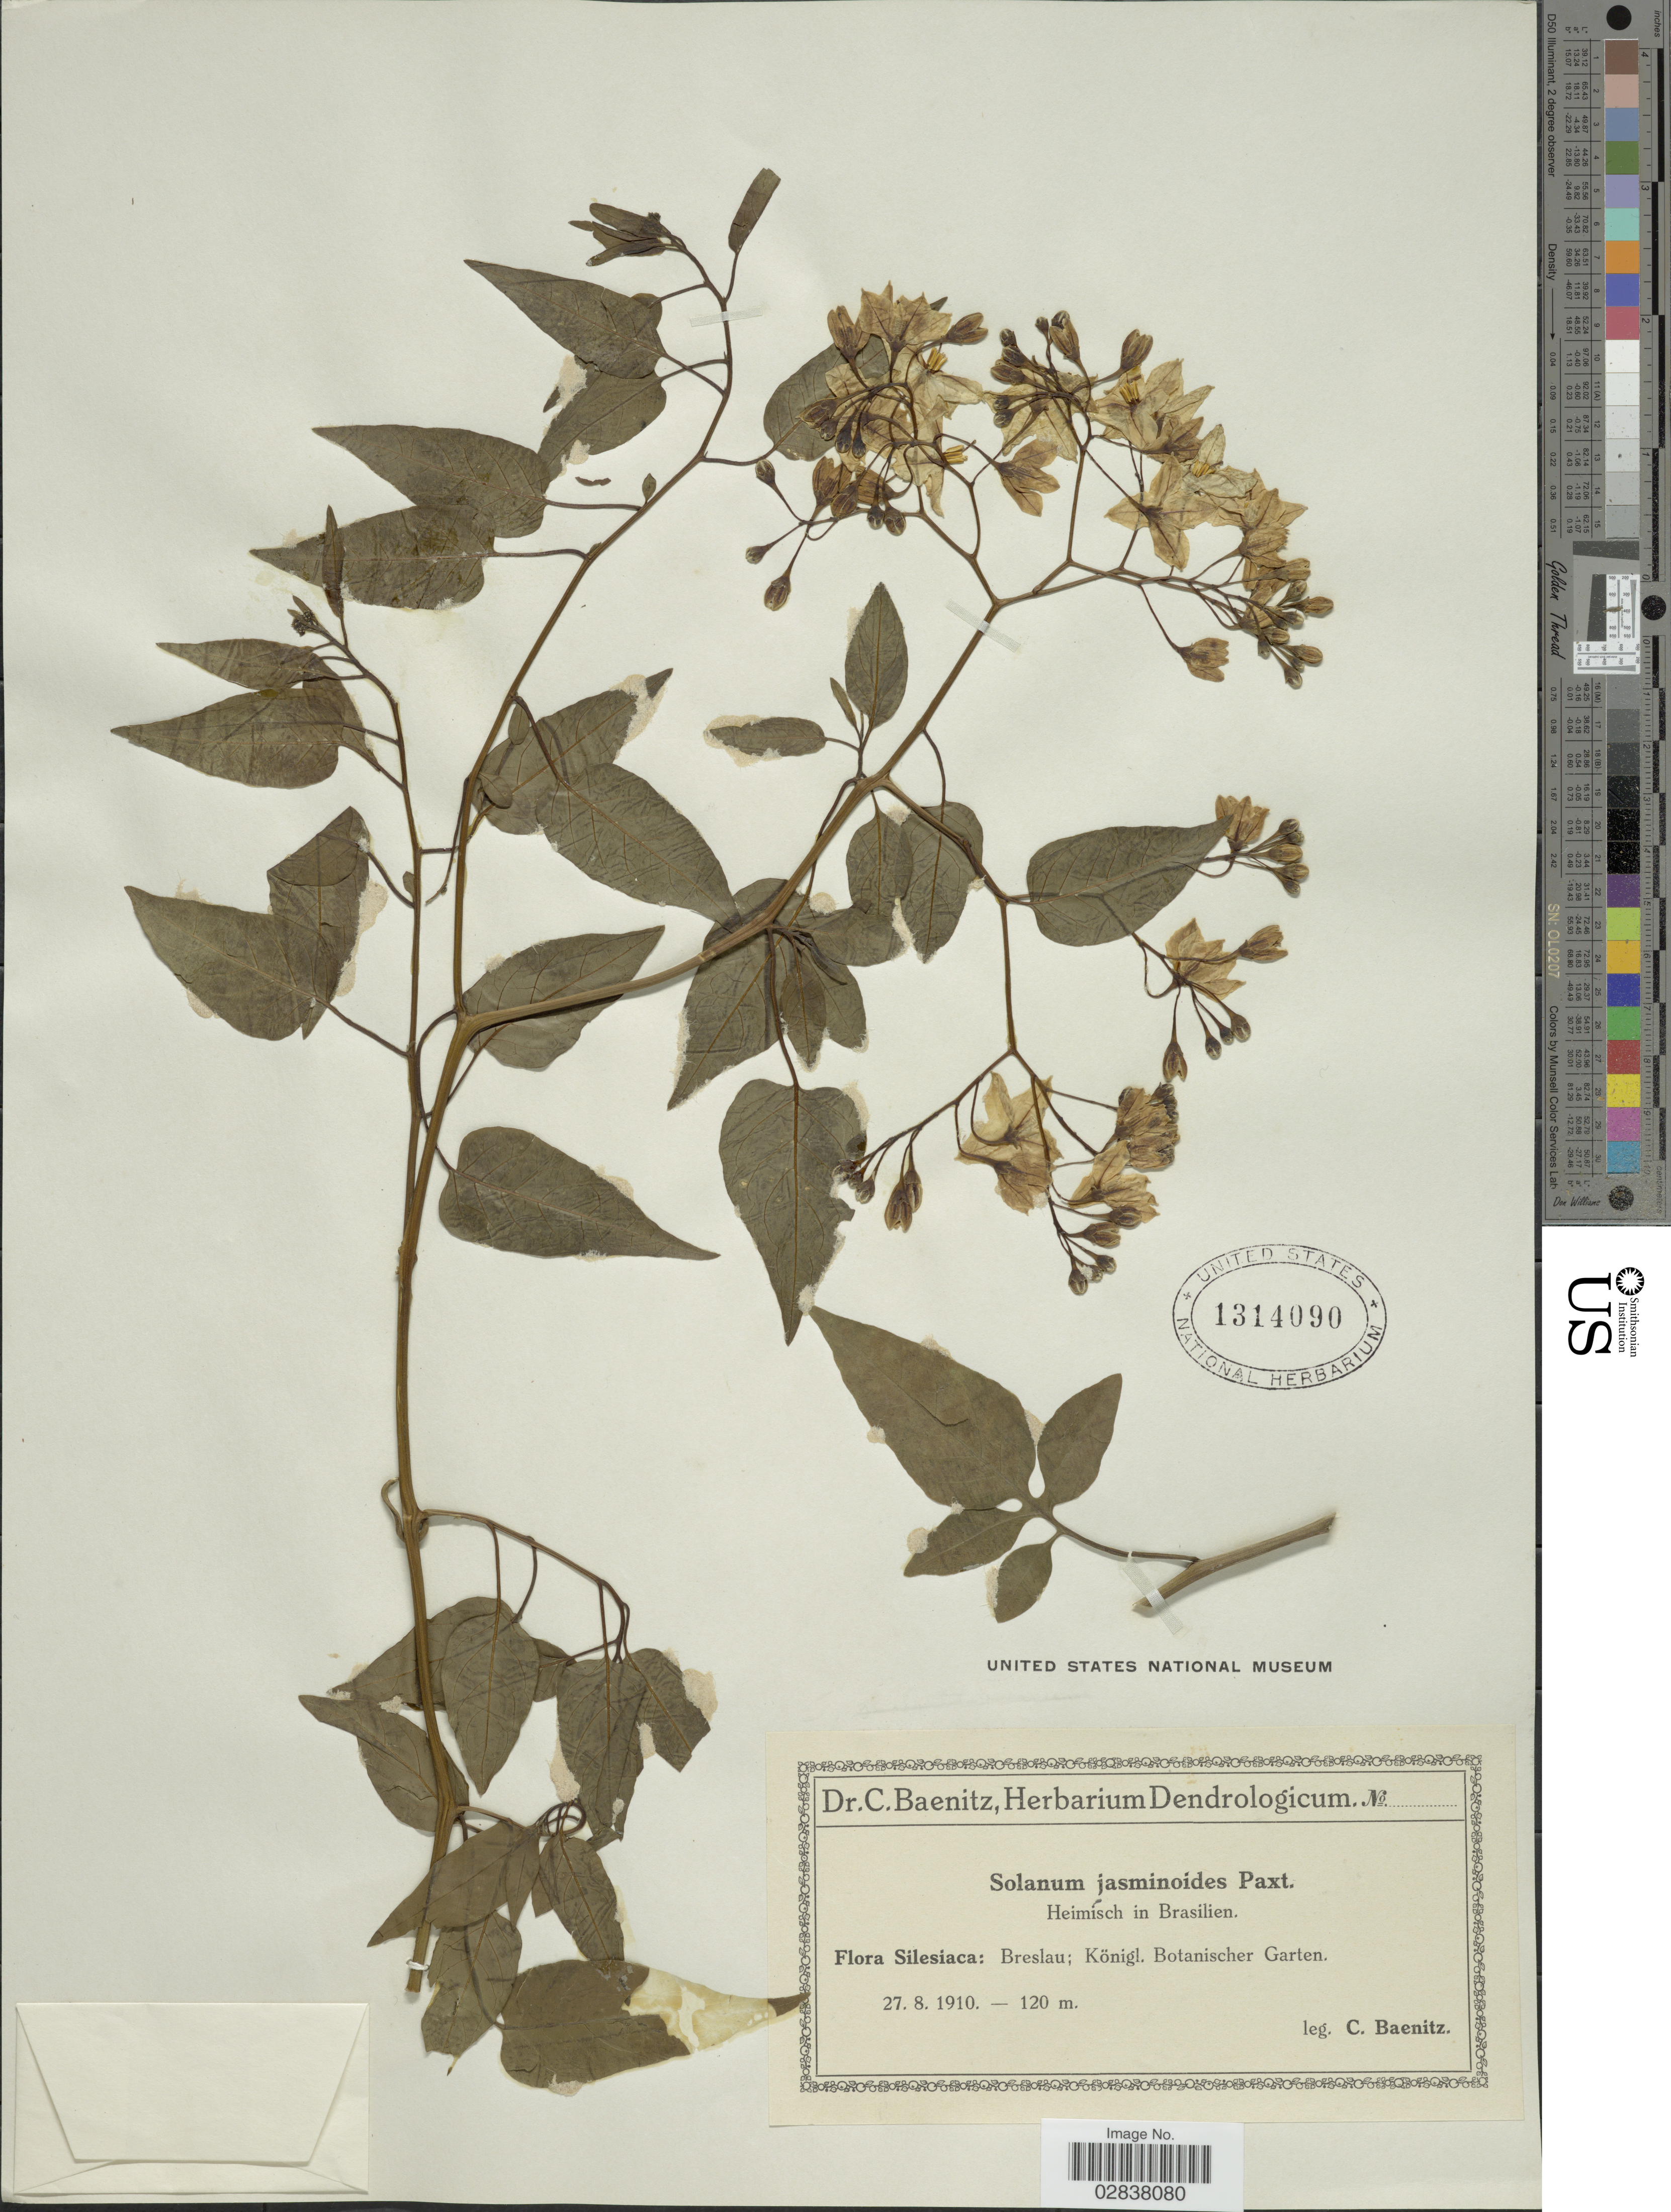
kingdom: Plantae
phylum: Tracheophyta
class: Magnoliopsida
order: Solanales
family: Solanaceae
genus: Solanum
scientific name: Solanum jasminoides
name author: Paxton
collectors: C. G. Baenitz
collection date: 1910-08-27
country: Poland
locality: Silesiaca, Breslau, Königl, Botanischer Garten.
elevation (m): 120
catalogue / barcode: US 1314090